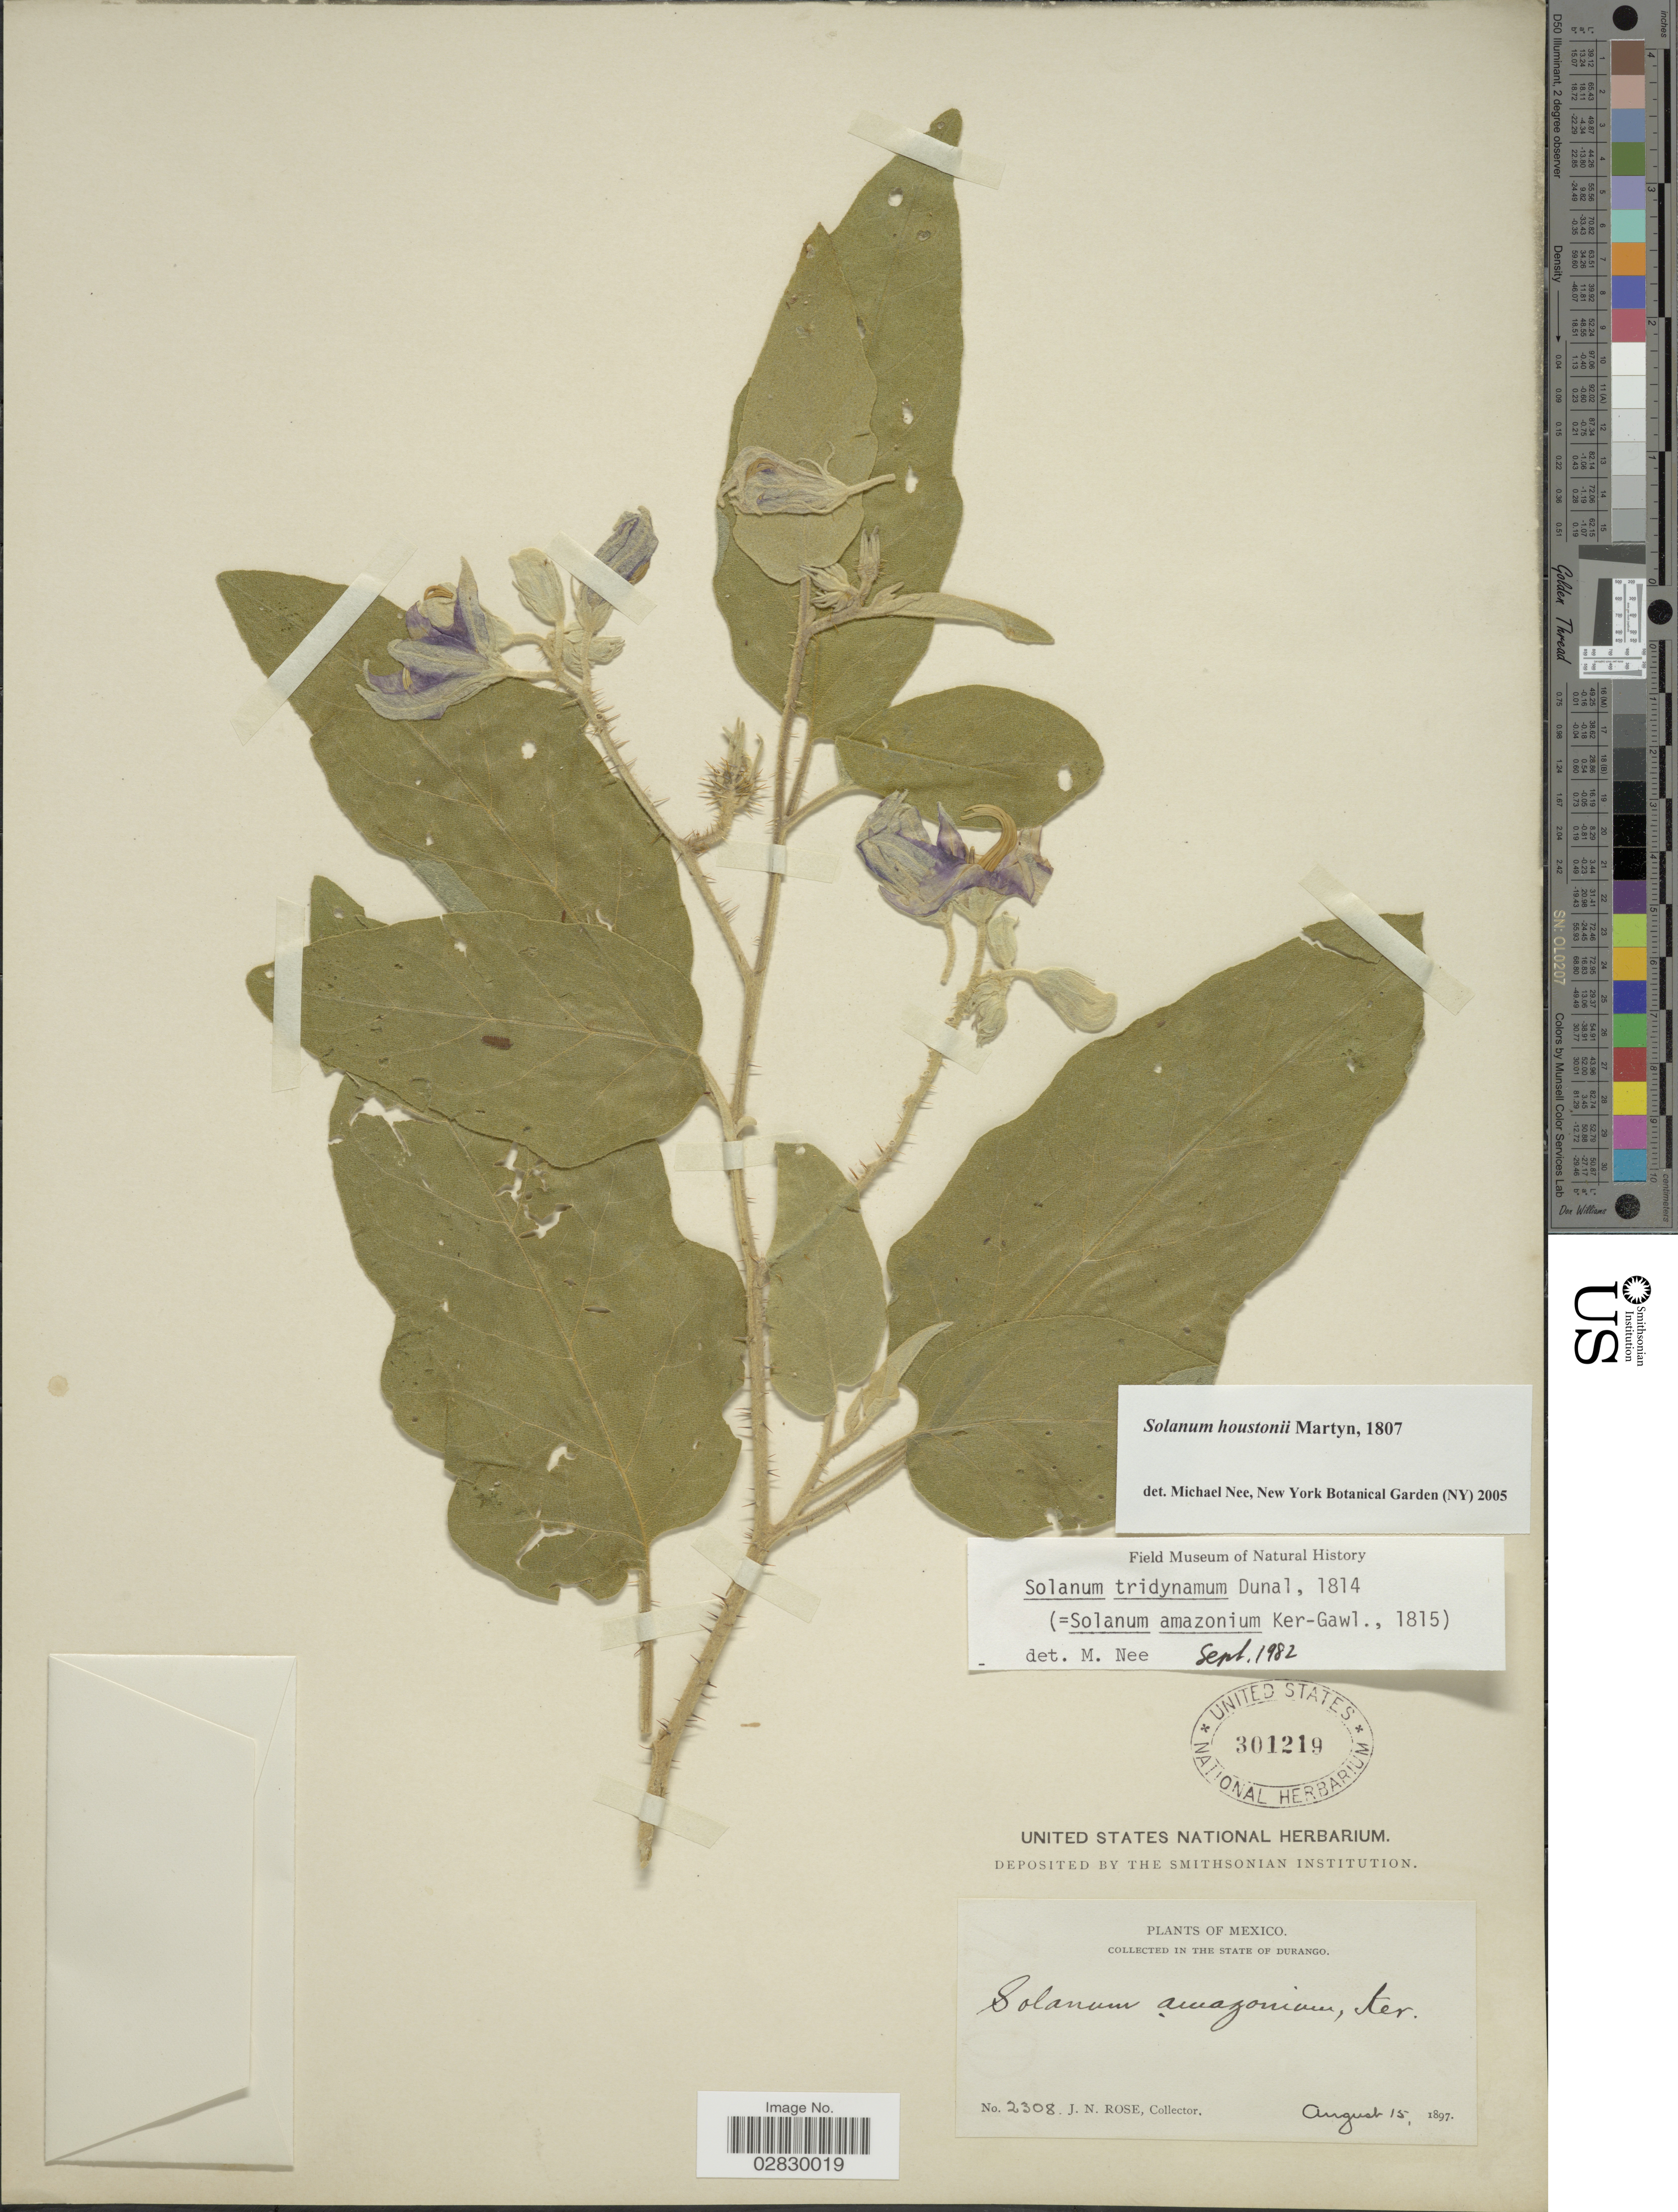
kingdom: Plantae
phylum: Tracheophyta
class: Magnoliopsida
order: Solanales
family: Solanaceae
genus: Solanum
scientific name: Solanum houstonii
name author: Dunal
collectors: J. N. Rose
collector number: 2308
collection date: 1897-08-15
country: Mexico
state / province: Durango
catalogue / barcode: US 301219